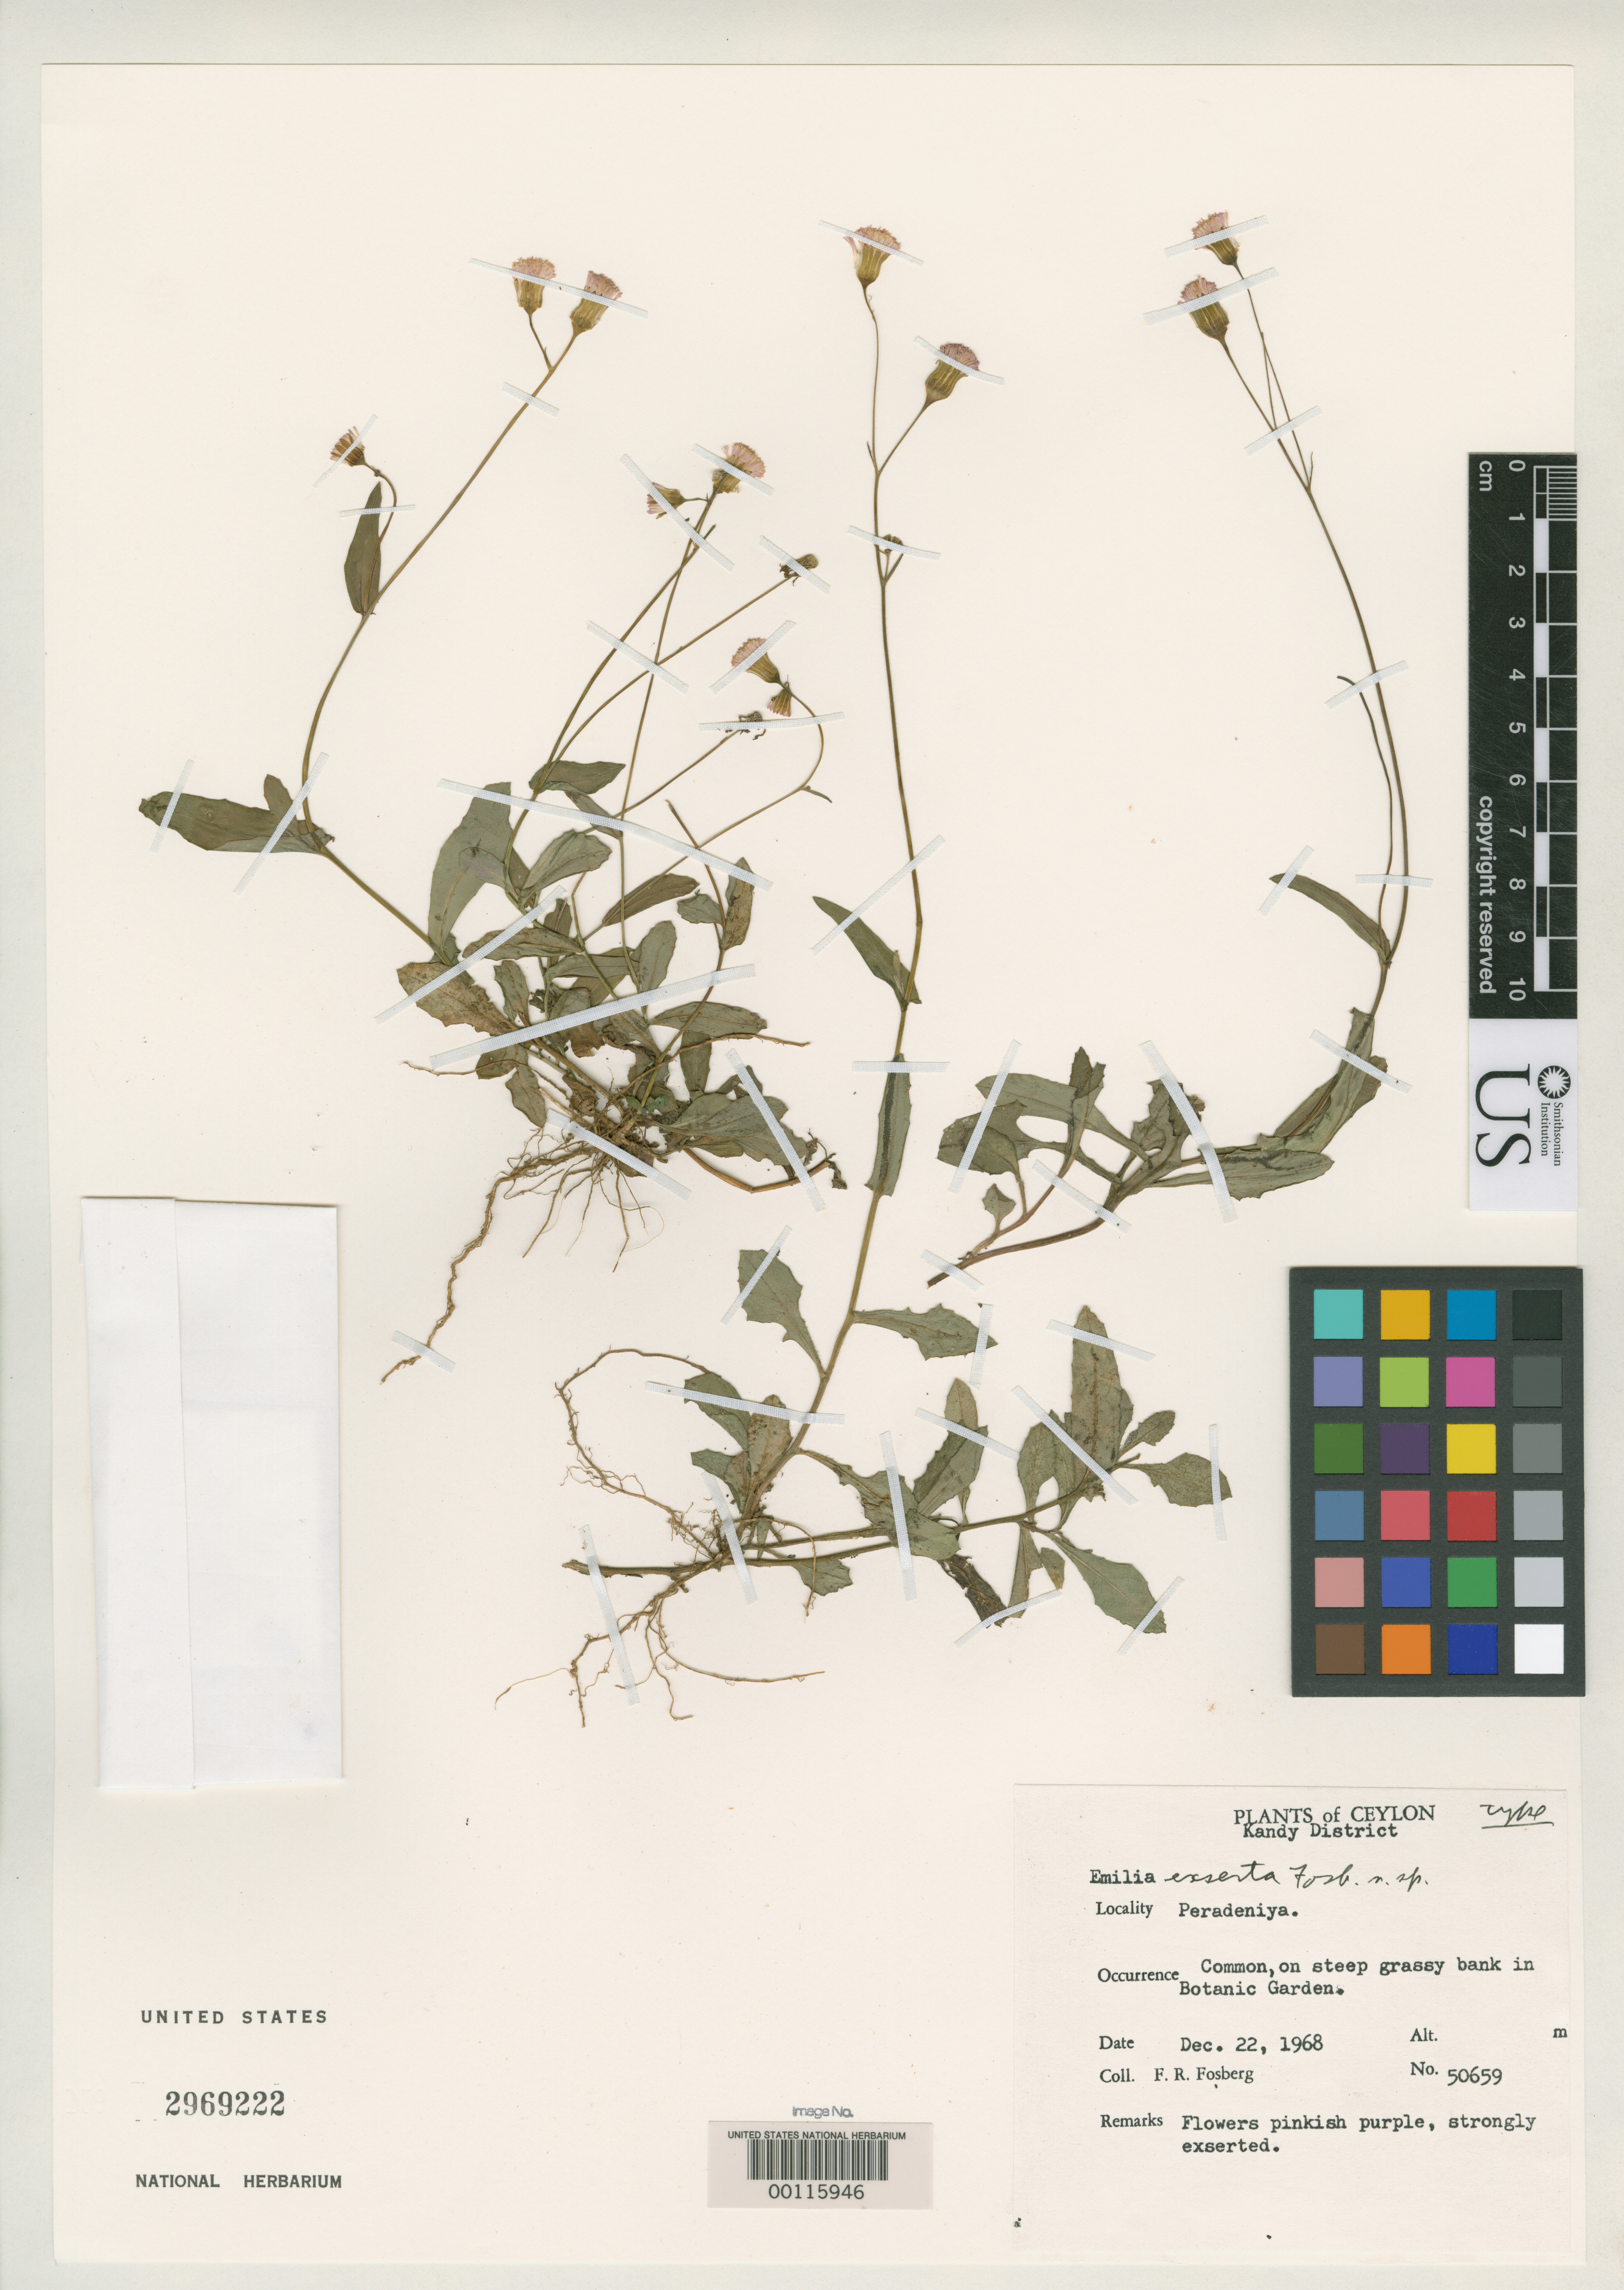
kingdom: Plantae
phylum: Tracheophyta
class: Magnoliopsida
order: Asterales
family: Asteraceae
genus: Emilia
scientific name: Emilia exserta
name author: Fosberg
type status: Type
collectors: F. R. Fosberg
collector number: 50659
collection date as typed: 22 Dec 1968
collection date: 1968-12-22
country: Sri Lanka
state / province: Central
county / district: Kandy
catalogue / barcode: US 2969222